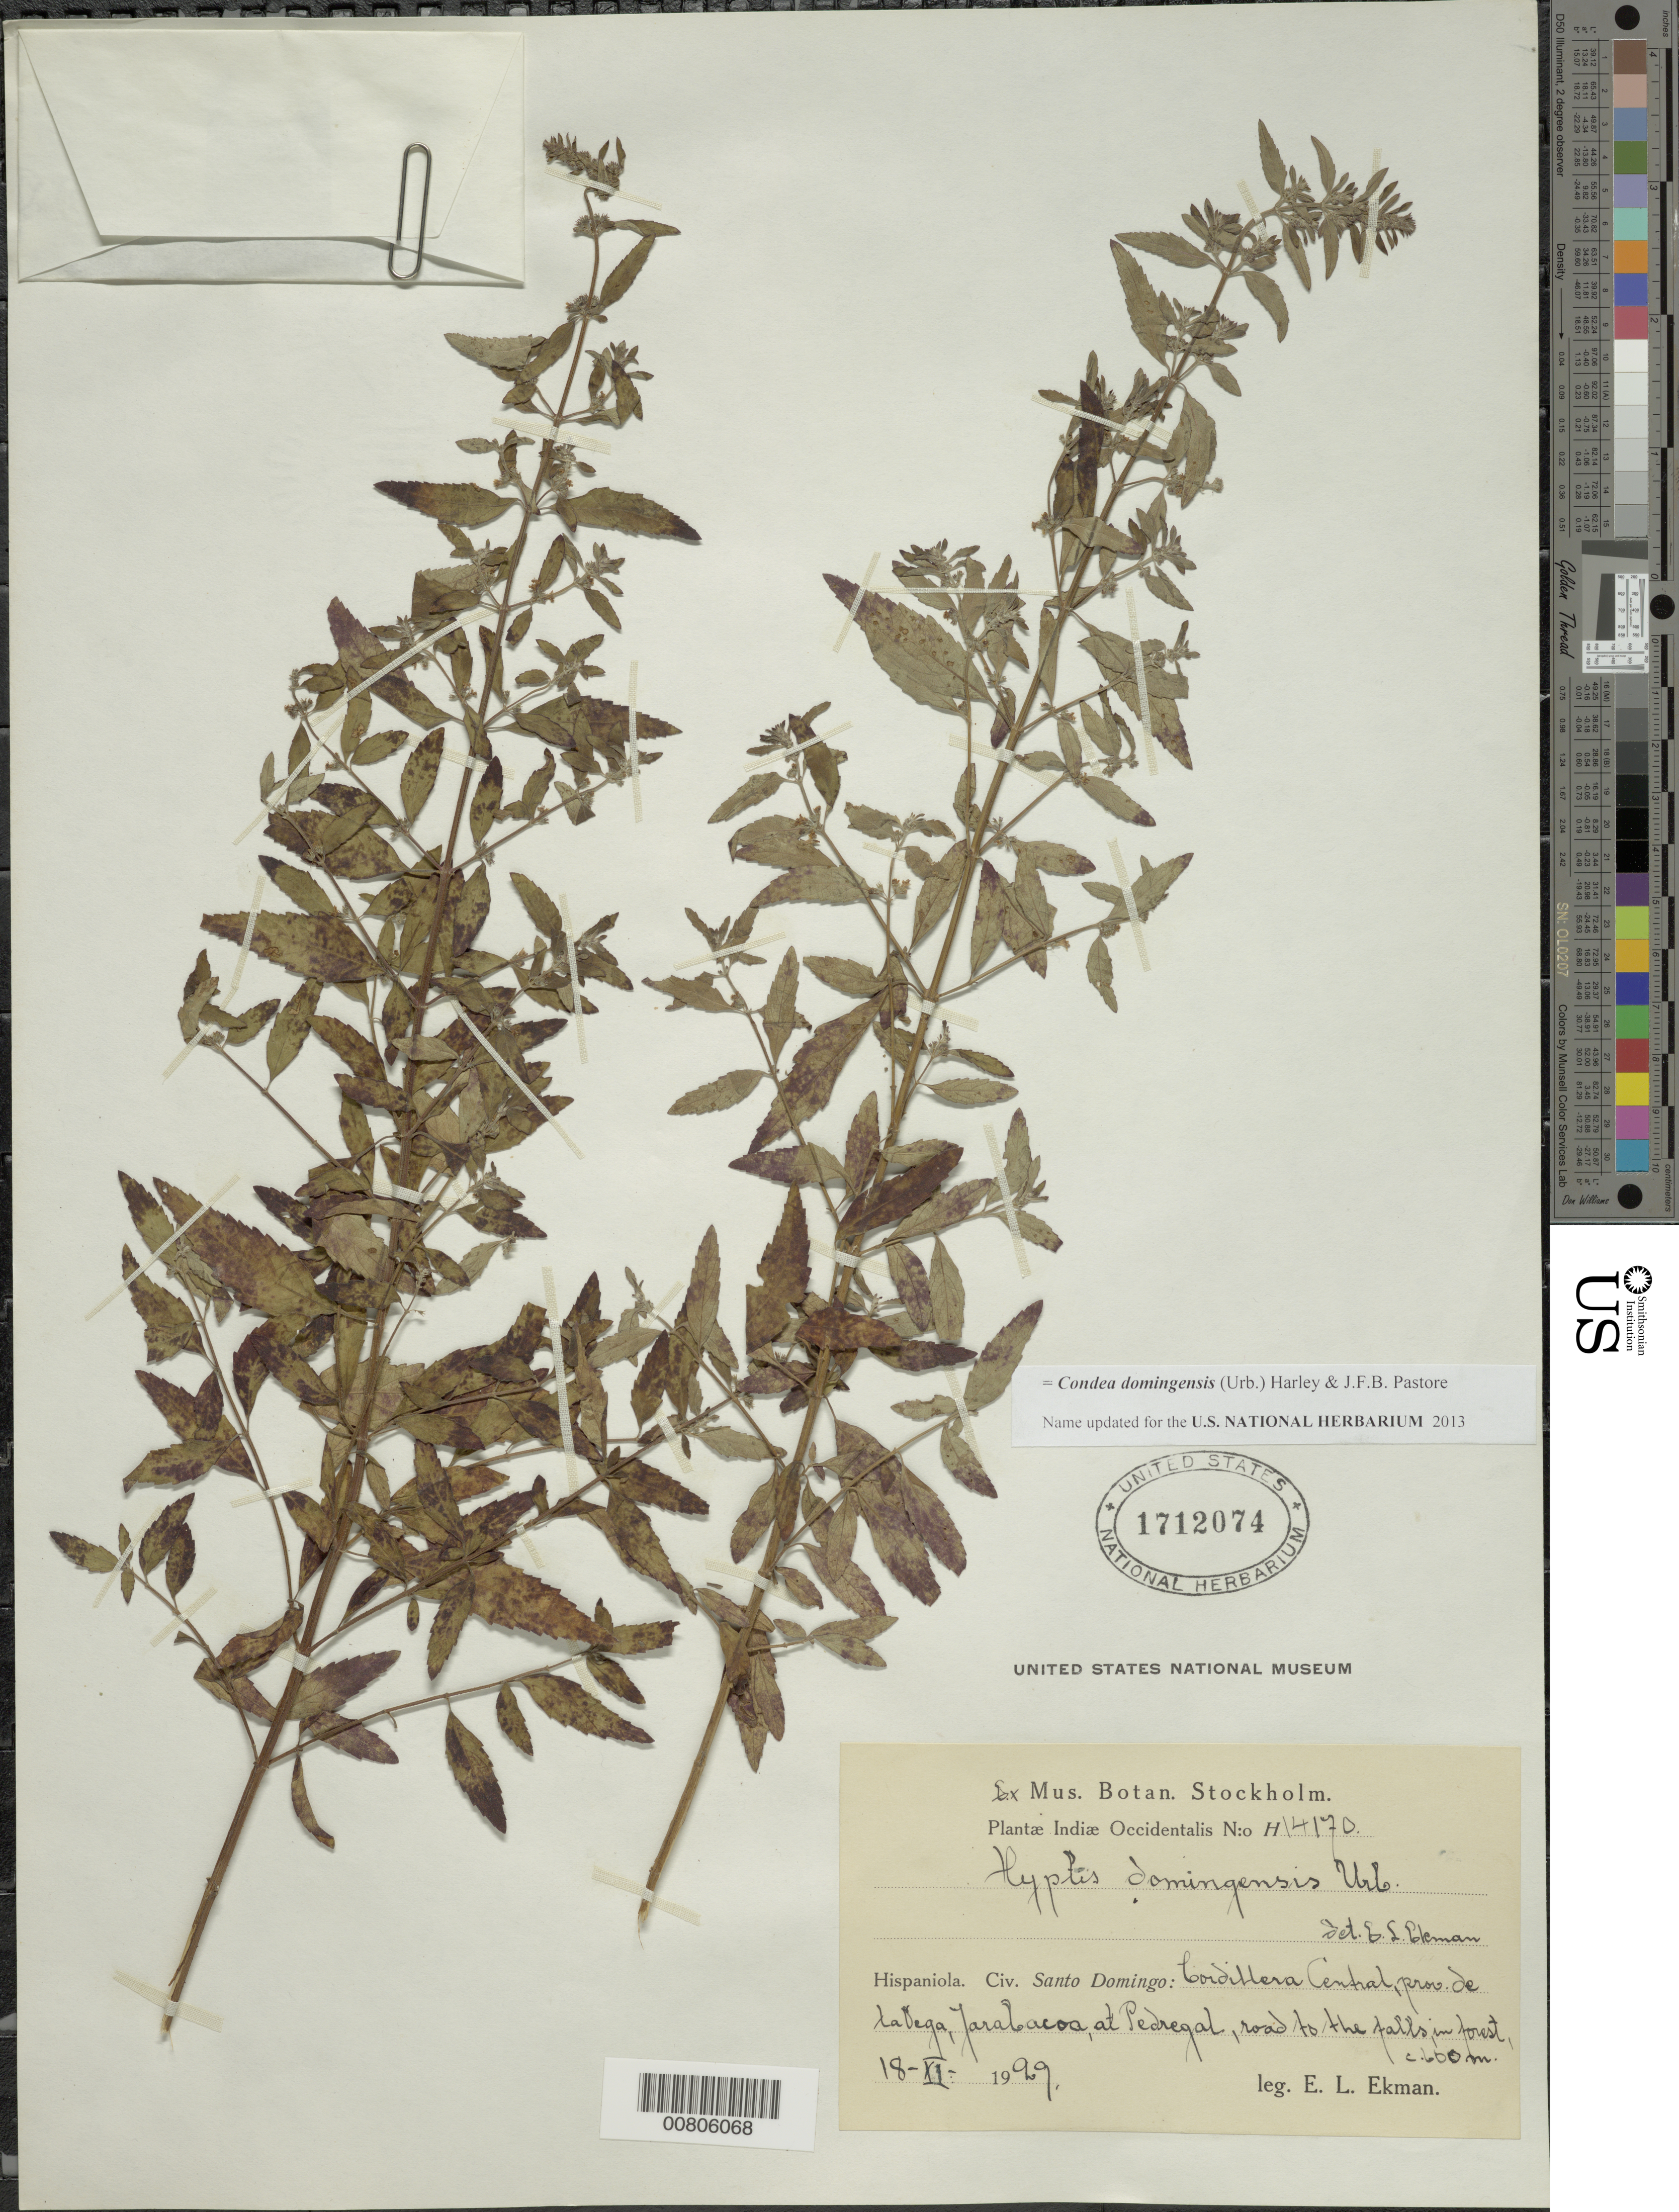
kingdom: Plantae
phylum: Tracheophyta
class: Magnoliopsida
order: Lamiales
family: Lamiaceae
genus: Condea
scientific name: Condea domingensis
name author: (Urb.) Harley & J.F.B. Pastore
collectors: E. L. Ekman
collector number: H 14170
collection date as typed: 18 Nov 1929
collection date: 1929-11-18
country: Dominican Republic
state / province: Azua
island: Hispaniola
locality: Cordillera Central, Jarabacoa, at Pedregal, road to the falls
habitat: Forest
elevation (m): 600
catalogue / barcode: US 1712074